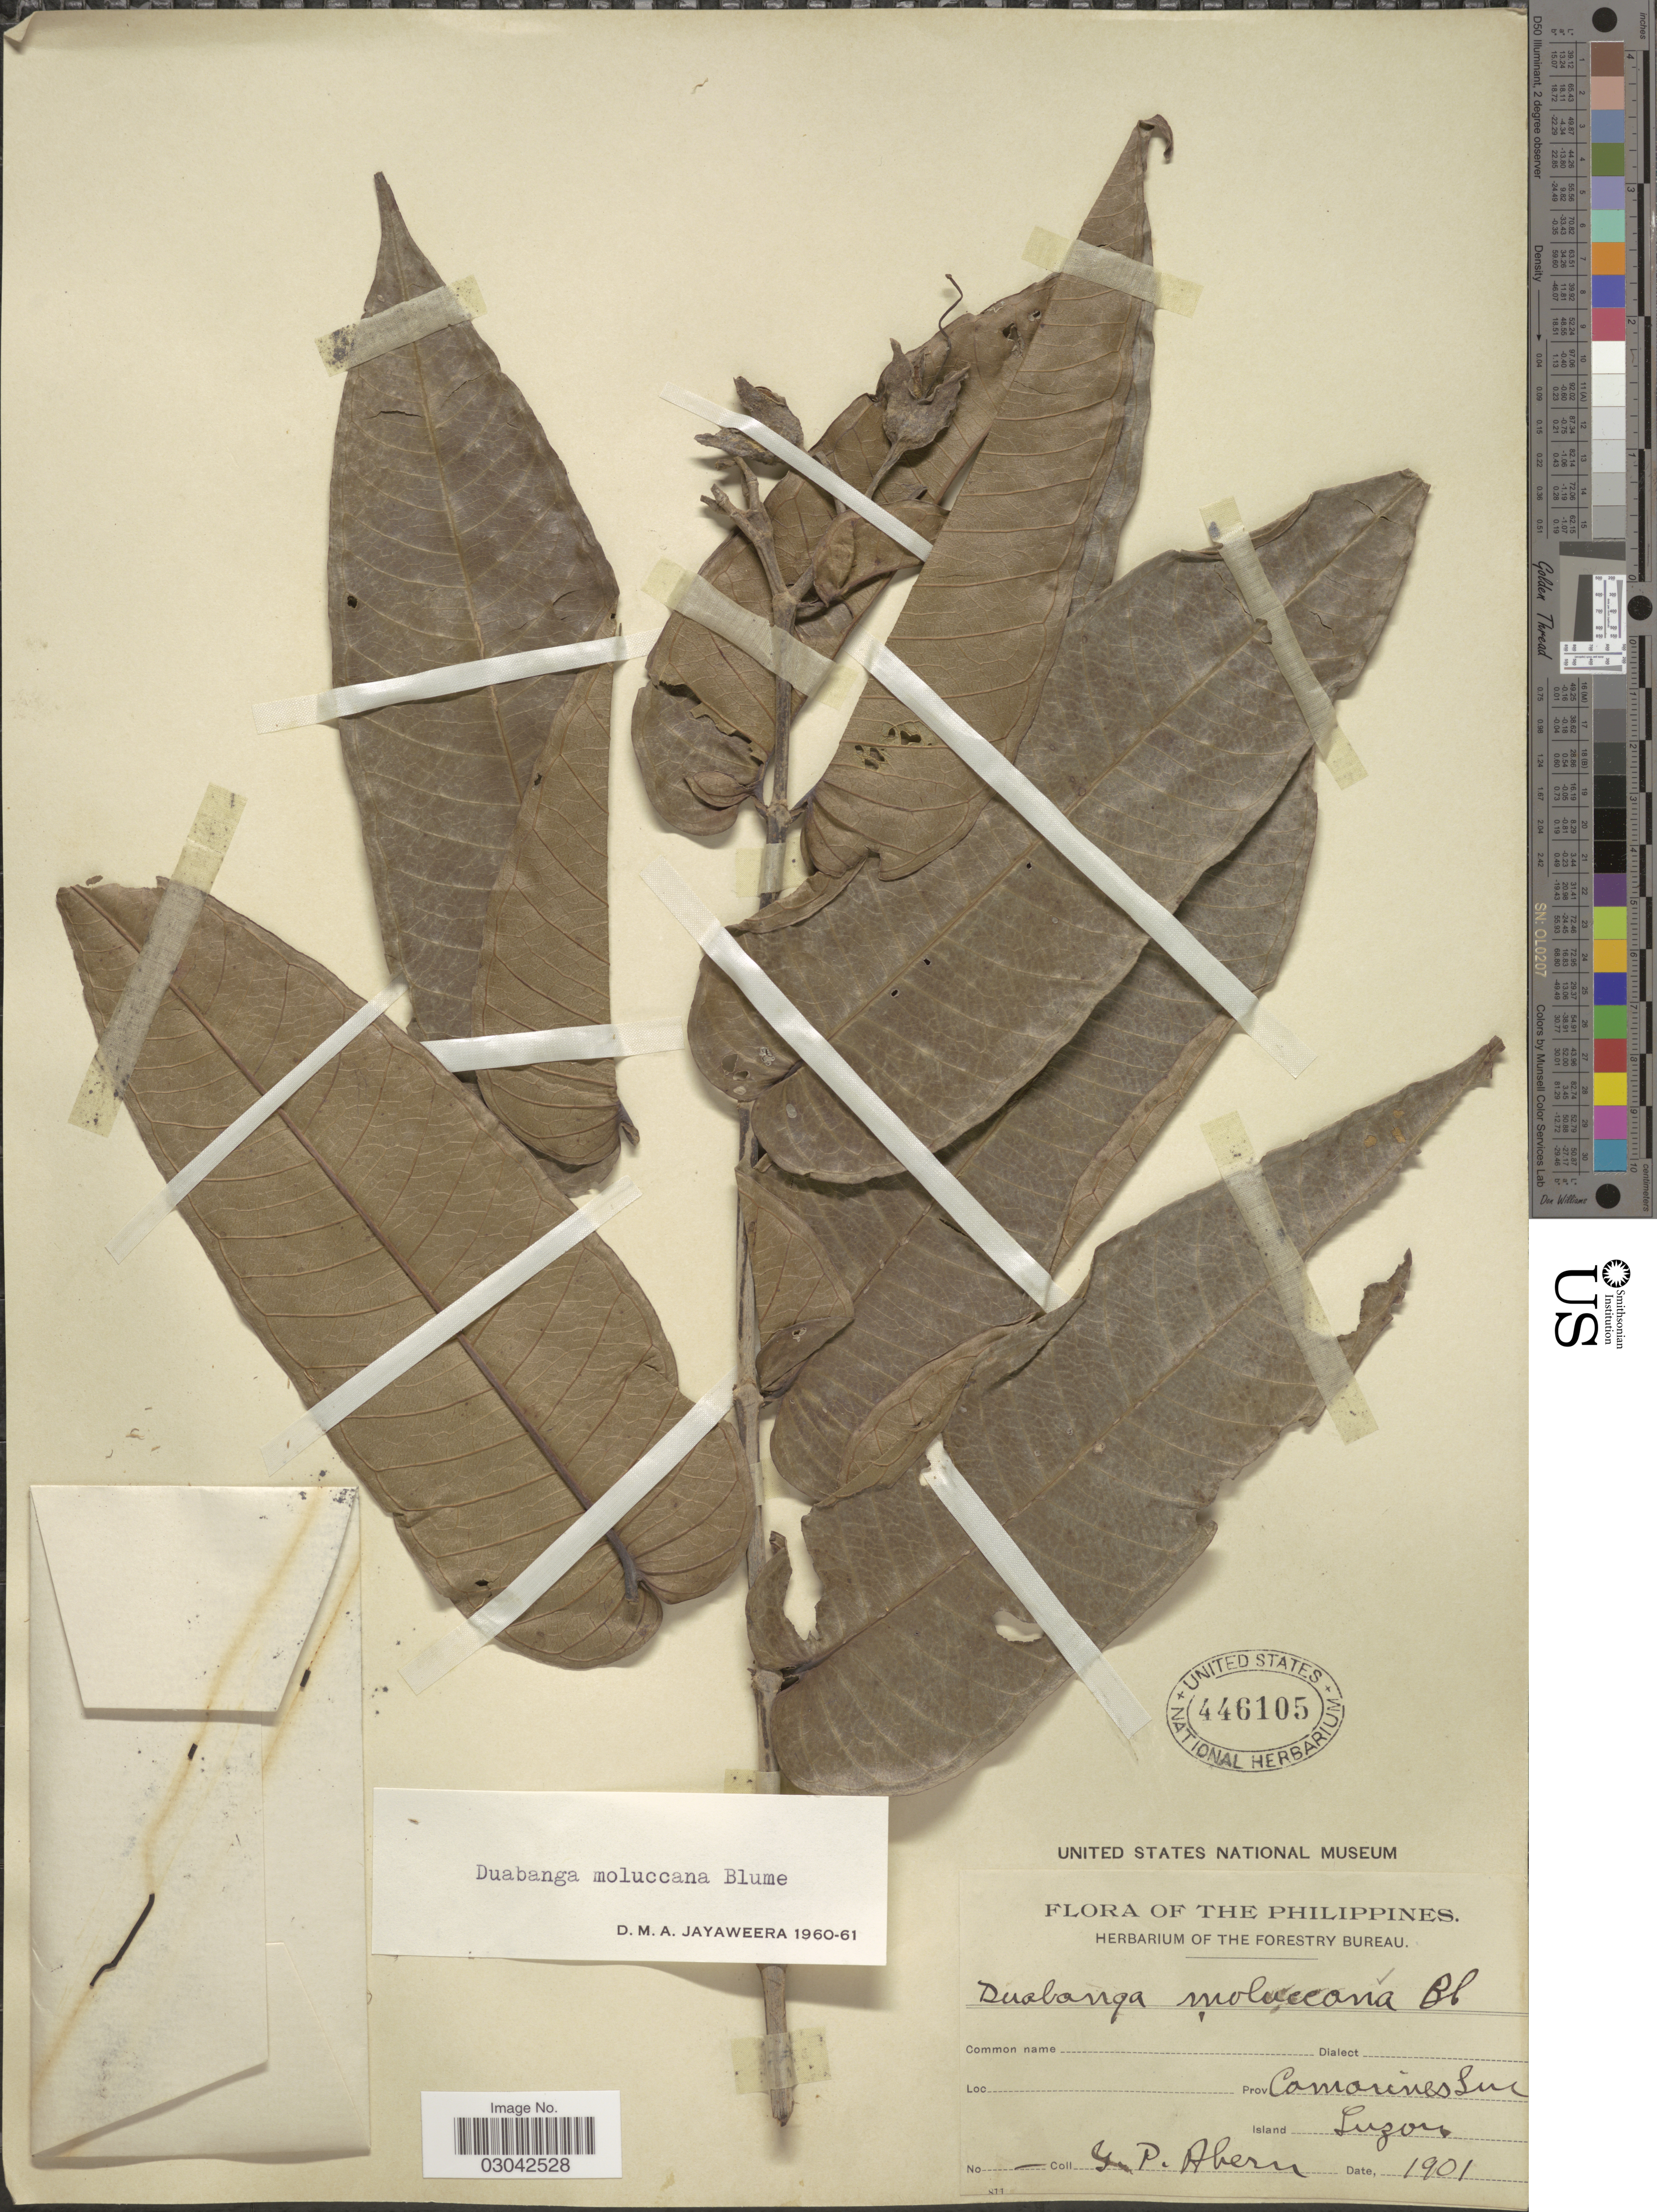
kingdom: Plantae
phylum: Tracheophyta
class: Magnoliopsida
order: Myrtales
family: Lythraceae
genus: Duabanga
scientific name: Duabanga moluccana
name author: Blume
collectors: G. Ahern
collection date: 1901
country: Philippines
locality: Prov. Camarines Sur. Island Luzon.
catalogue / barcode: US 446105